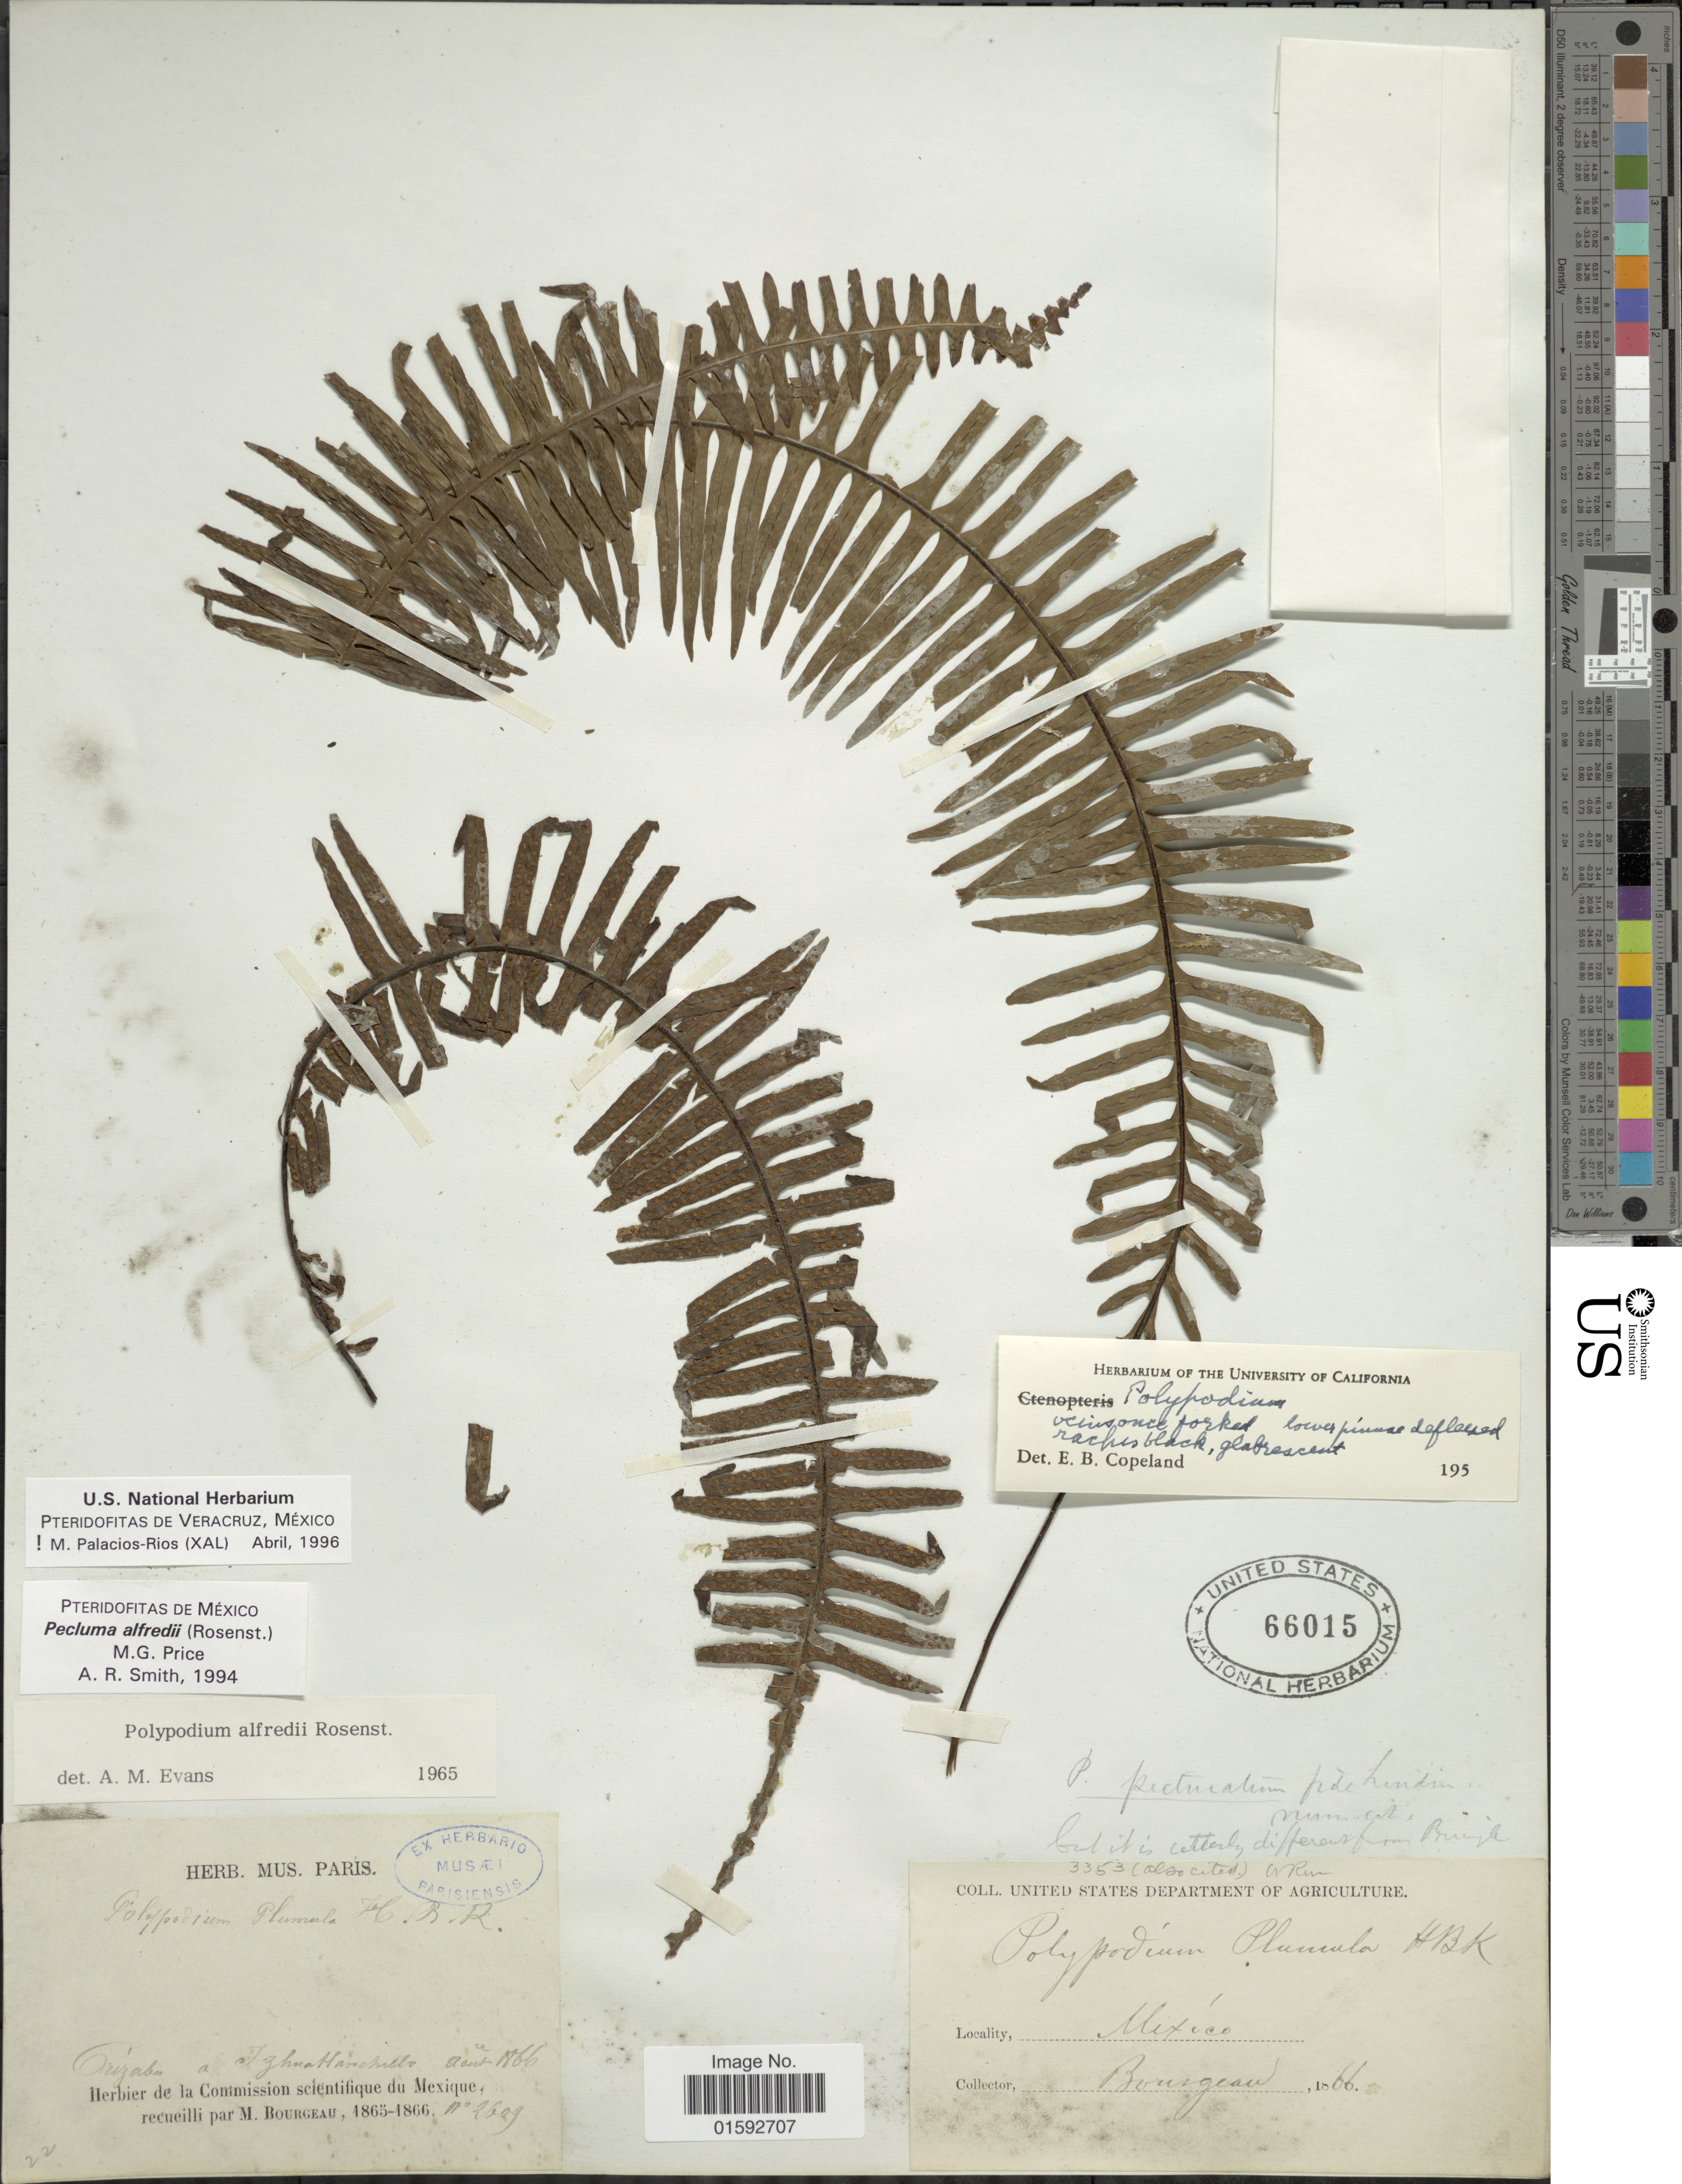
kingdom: Plantae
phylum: Tracheophyta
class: Polypodiopsida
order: Polypodiales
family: Polypodiaceae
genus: Pecluma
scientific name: Pecluma alfredii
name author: (Rosenst.) M.G. Price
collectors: M. Bourgeau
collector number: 2629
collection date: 1866-08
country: Mexico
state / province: México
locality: Orizaba a Ighuahanchillo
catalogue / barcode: US 66015